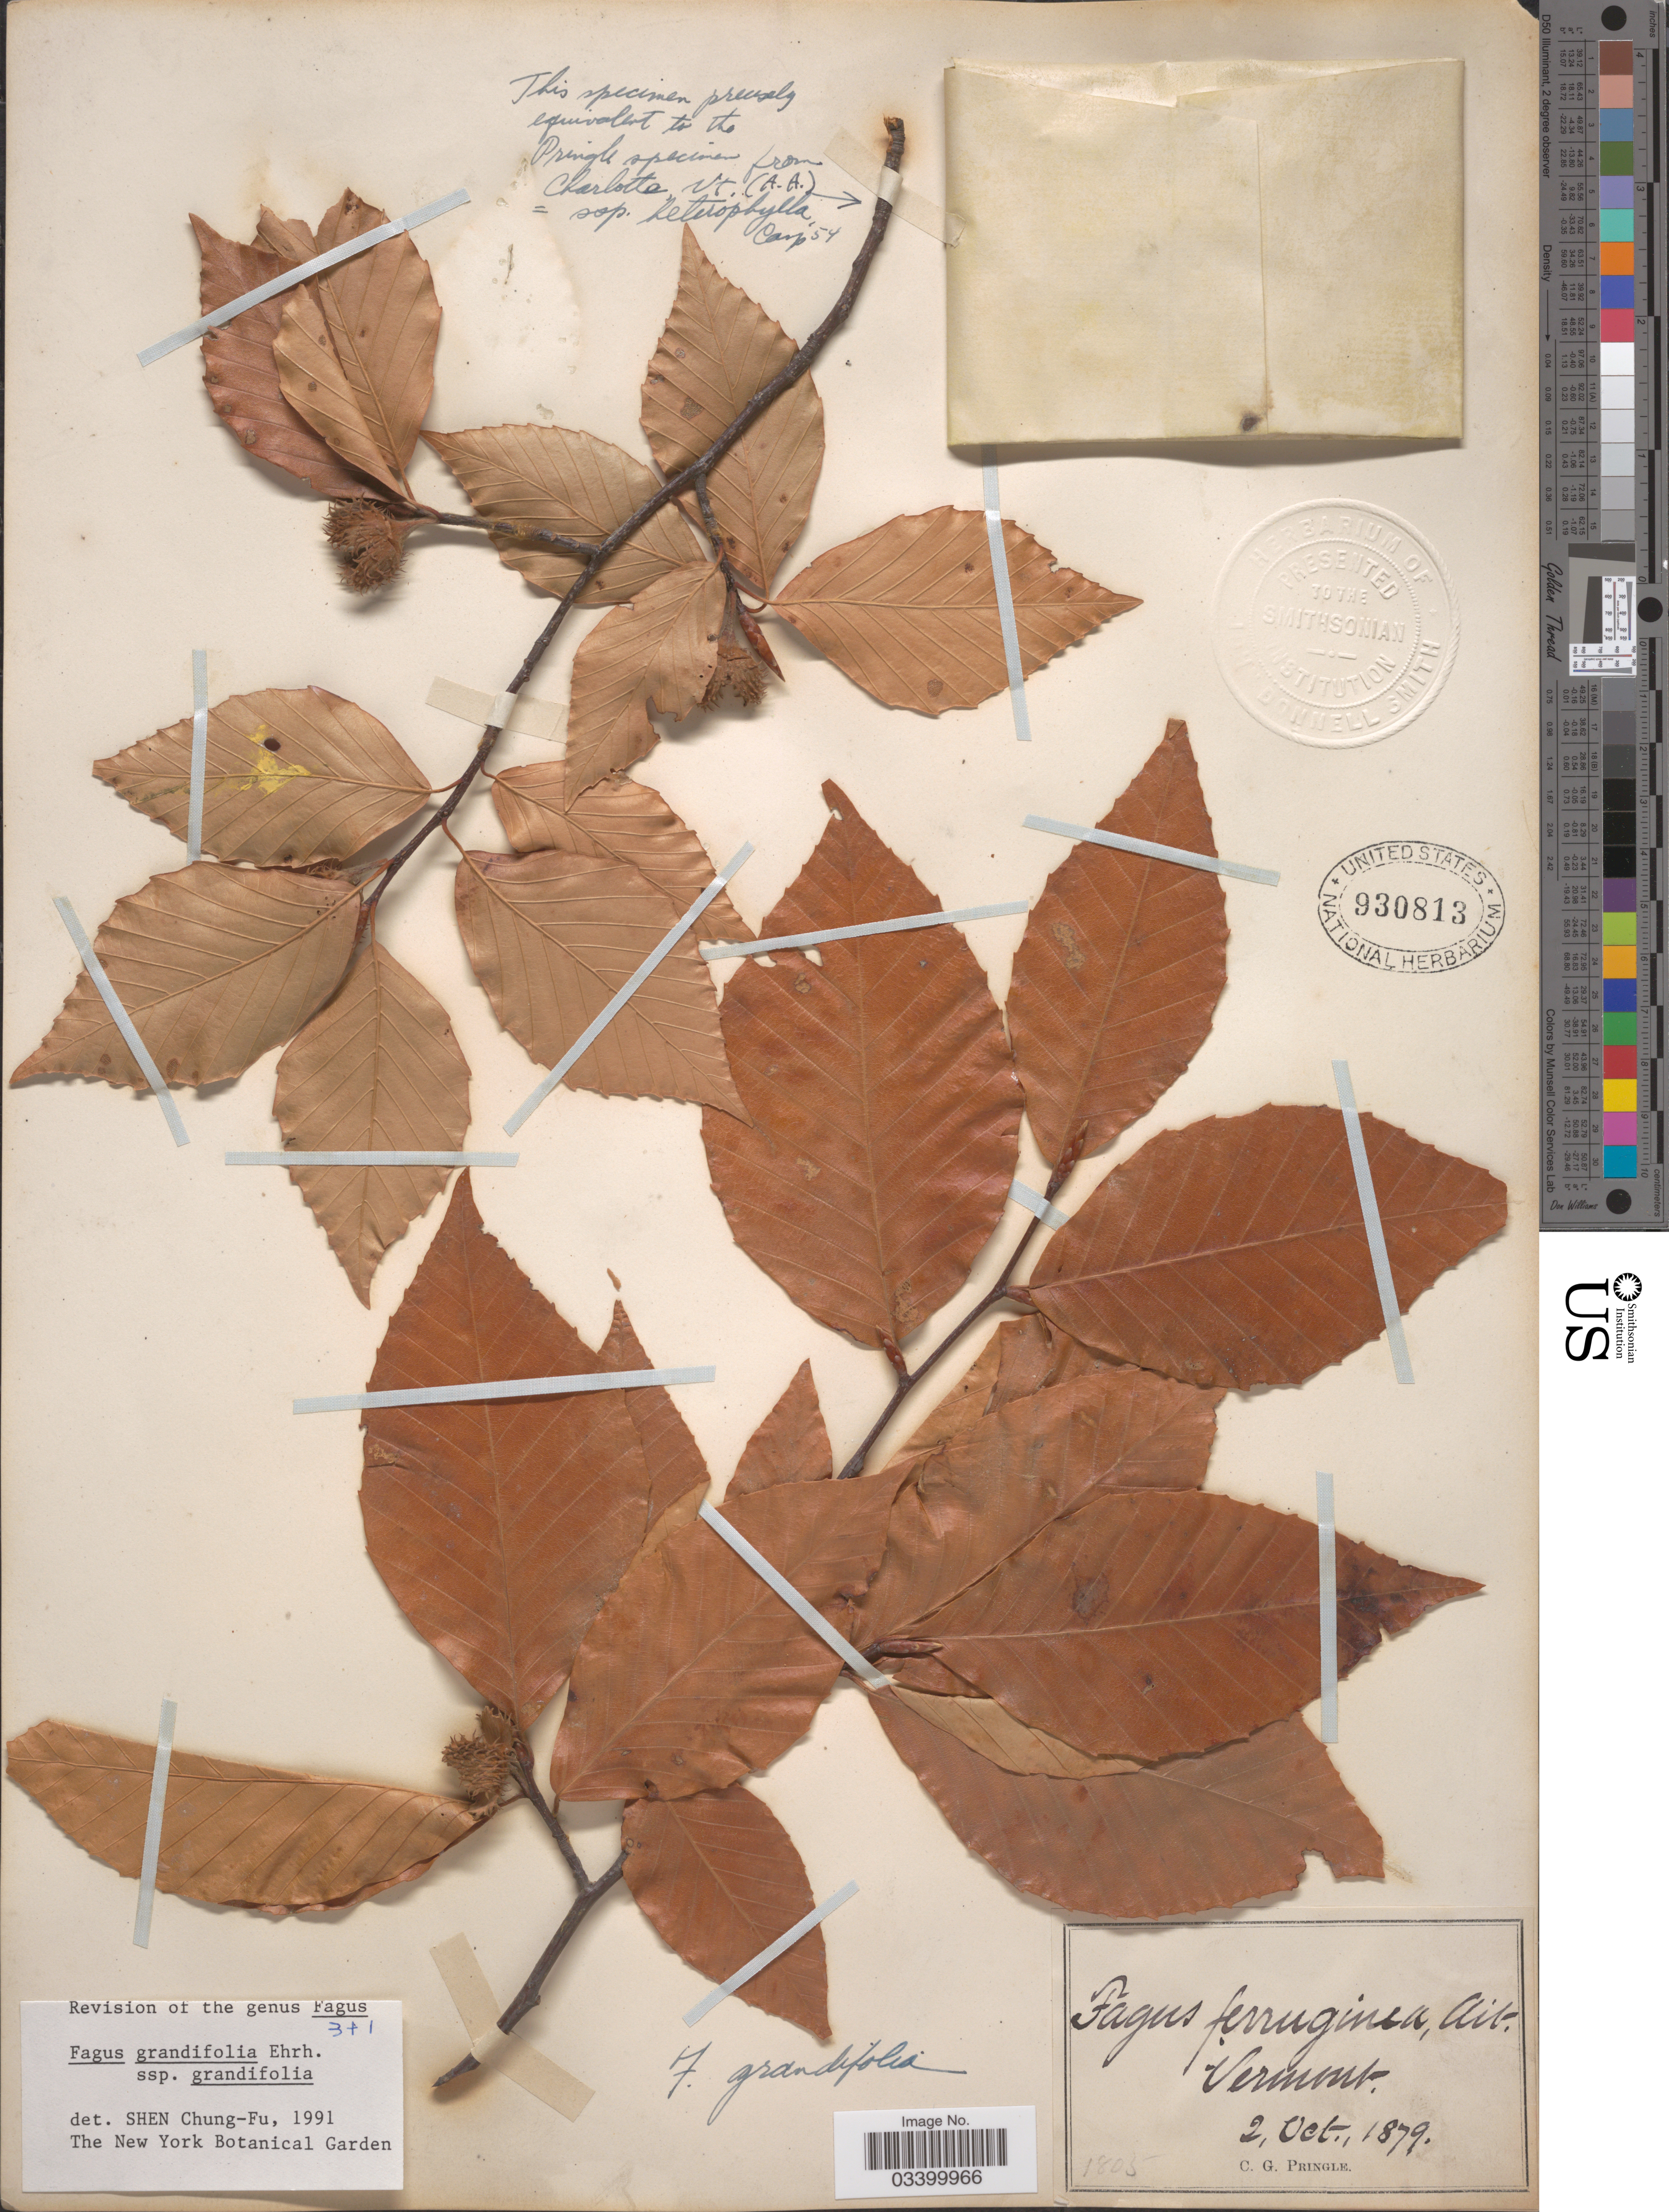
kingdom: Plantae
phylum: Tracheophyta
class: Magnoliopsida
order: Fagales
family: Fagaceae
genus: Fagus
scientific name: Fagus grandifolia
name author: Ehrh.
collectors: C. G. Pringle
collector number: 1805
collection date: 1879-10-02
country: United States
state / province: Vermont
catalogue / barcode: US 930813